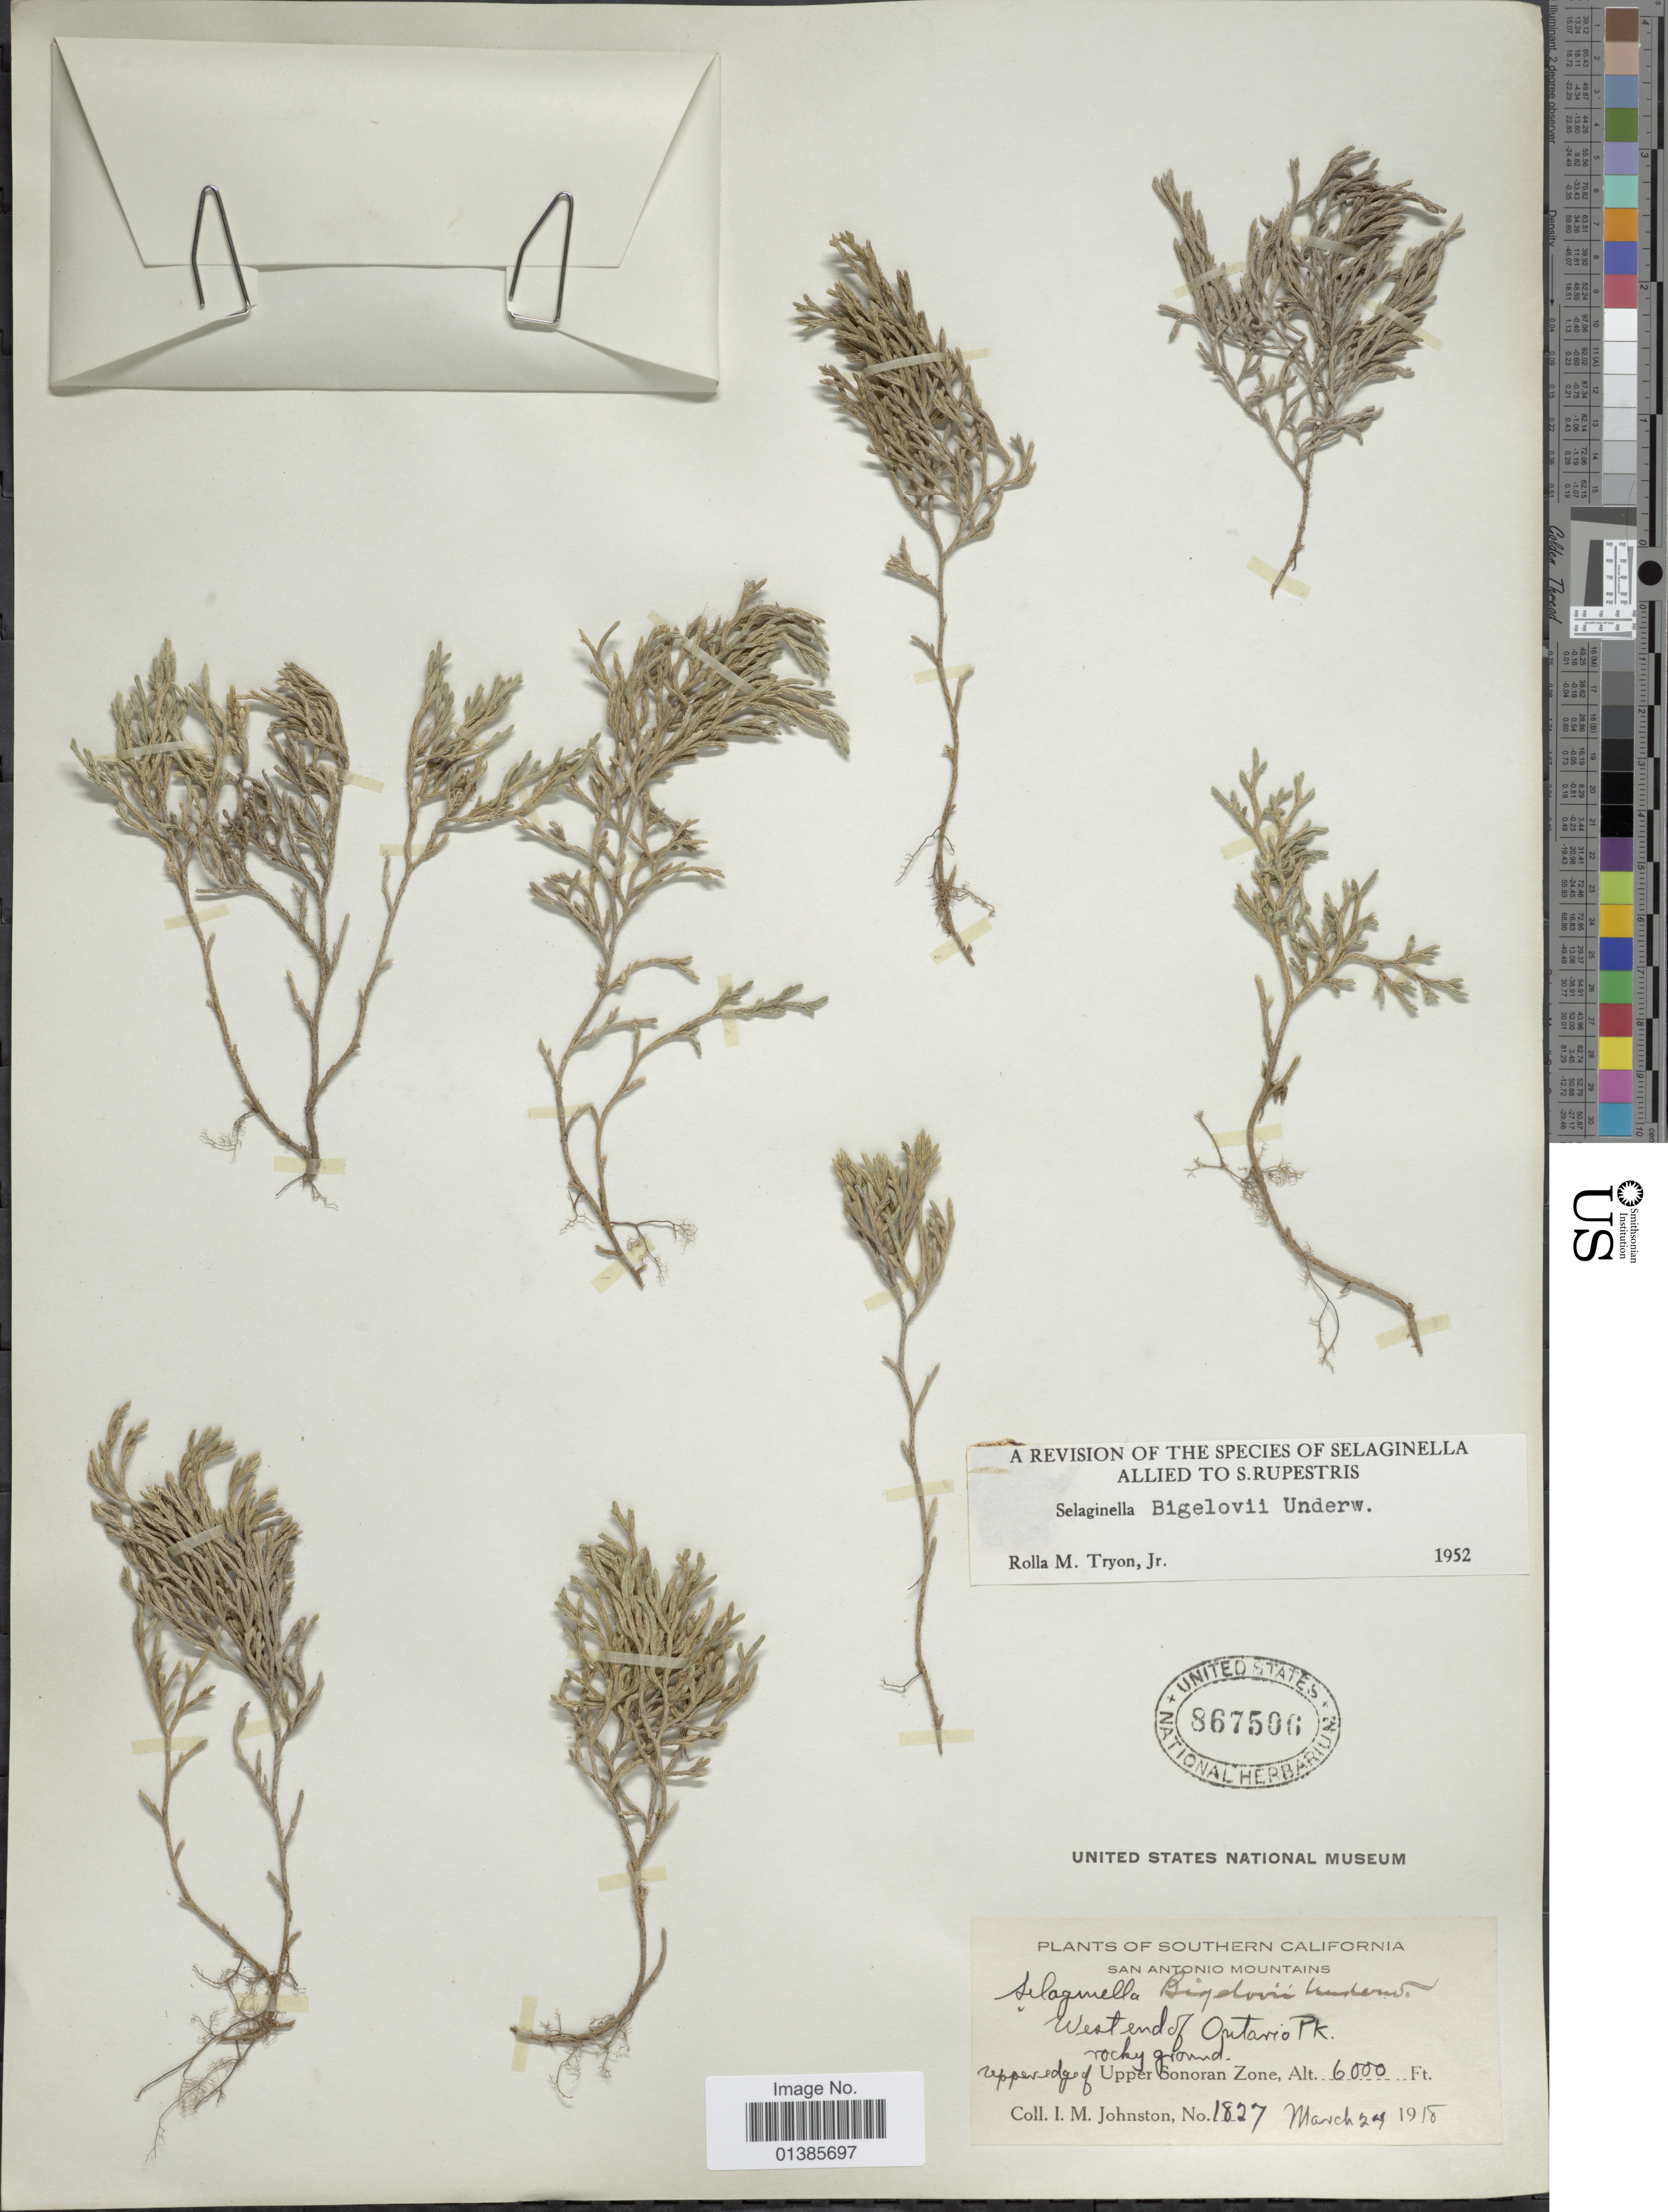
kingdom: Plantae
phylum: Tracheophyta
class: Lycopodiopsida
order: Selaginellales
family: Selaginellaceae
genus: Selaginella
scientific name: Selaginella bigelovii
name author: Underw.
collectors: I.M. Johnston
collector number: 1827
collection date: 1918-03-24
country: United States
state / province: California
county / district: Los Angeles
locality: Southern California. San Antonio Mountains. West end of Ontario PK. Upper edge of Upper Sonoran Zone.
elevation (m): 1829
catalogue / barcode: US 867506